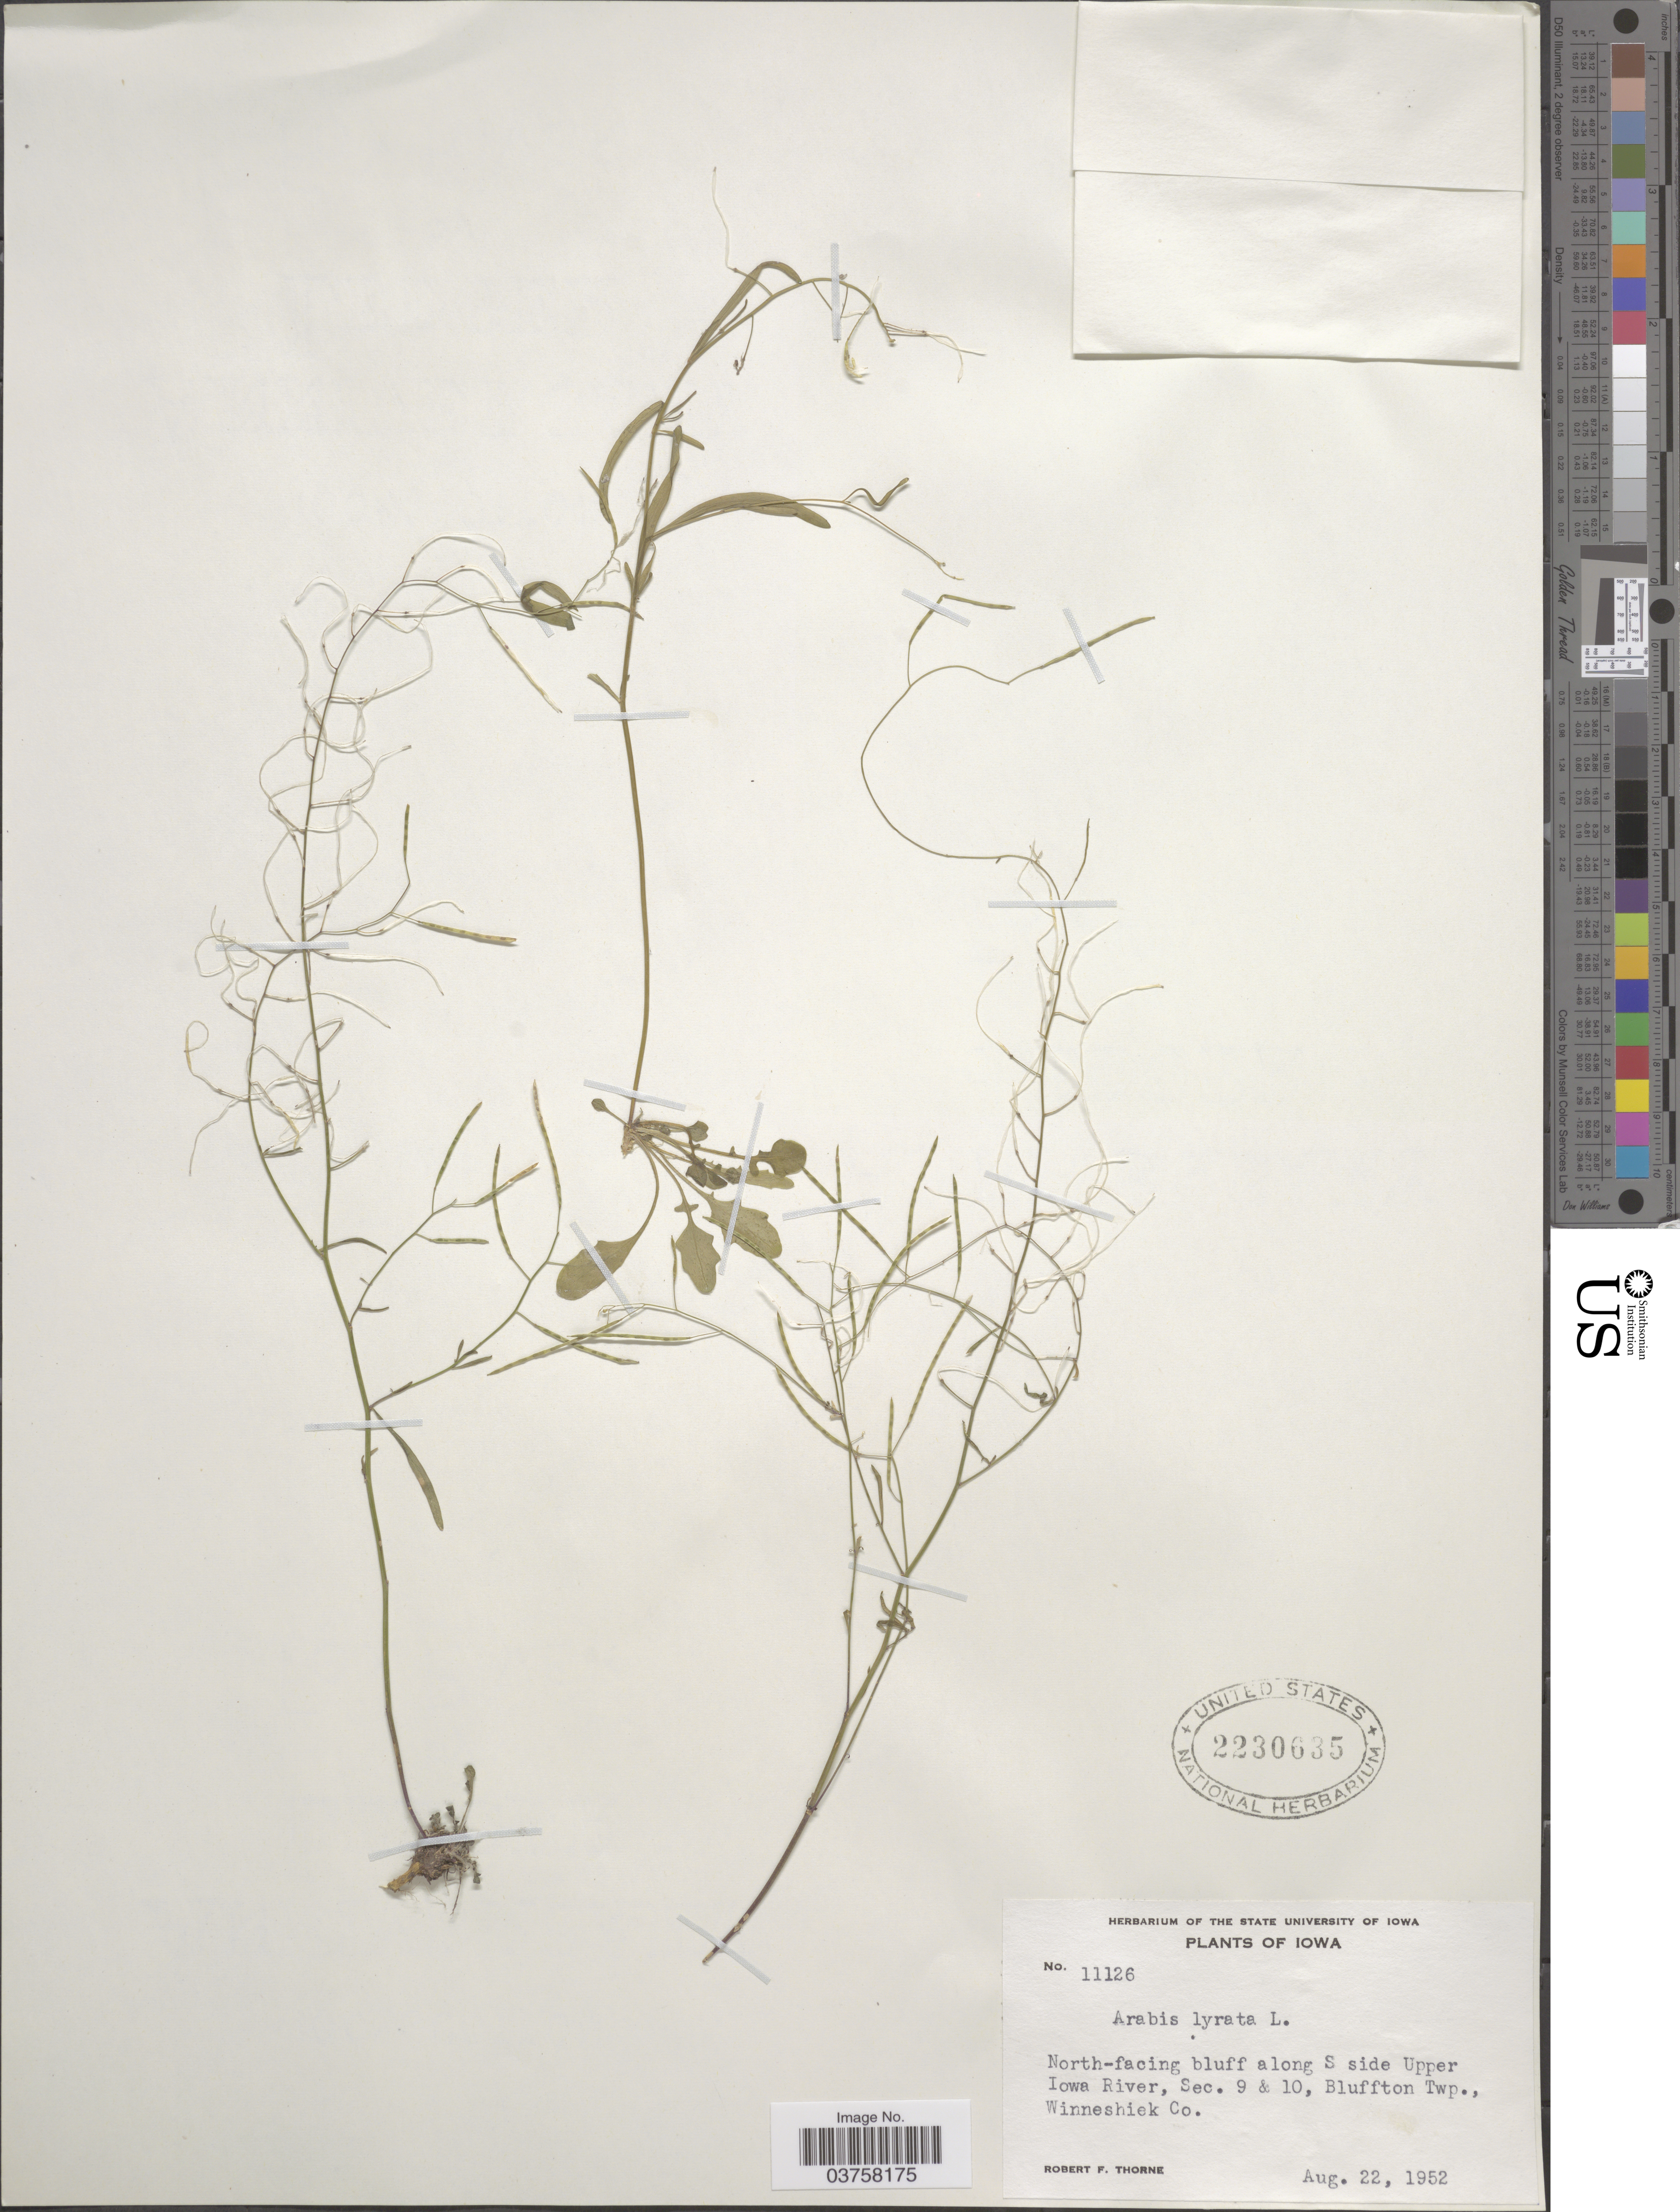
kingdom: Plantae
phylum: Tracheophyta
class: Magnoliopsida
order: Brassicales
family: Brassicaceae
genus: Arabis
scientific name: Arabis lyrata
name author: L.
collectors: R. F. Thorne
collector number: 11126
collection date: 1952-08-22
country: United States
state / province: Iowa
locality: North-facing bluff along S side Upper Iowa River, Sec. 9 & 10, Bluffton Twp., Winneshiek Co.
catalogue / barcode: US 2230635